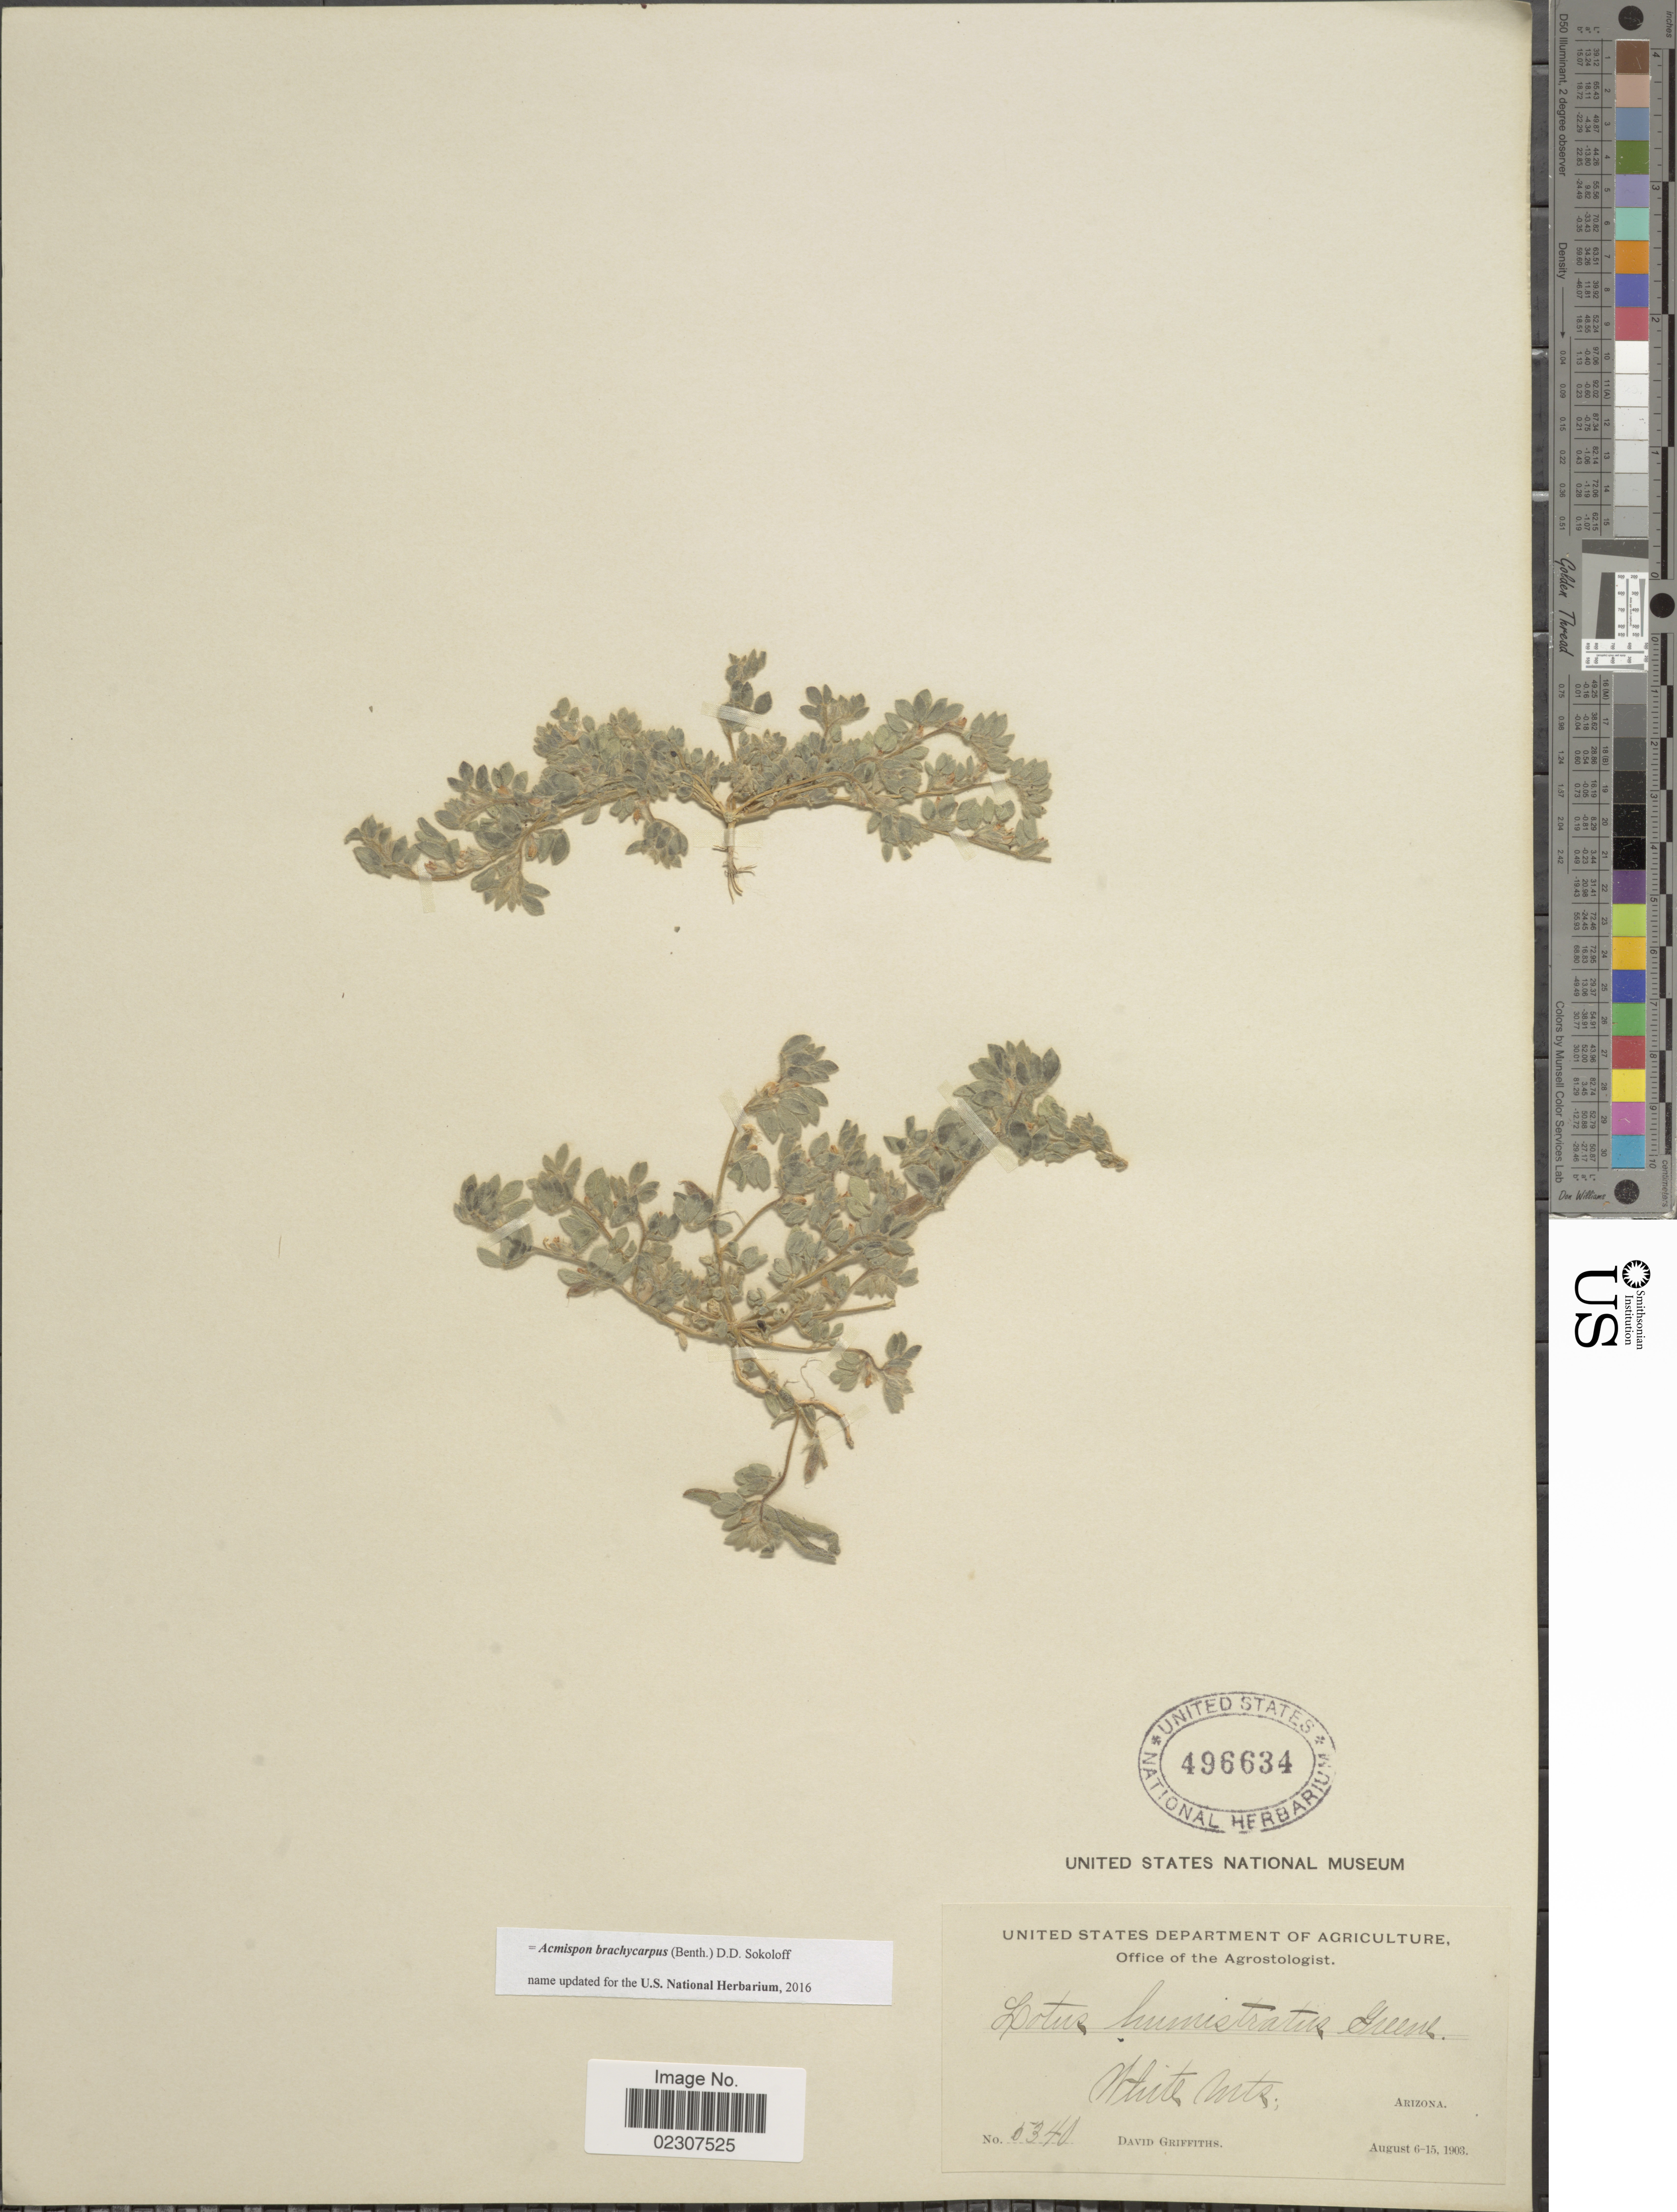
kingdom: Plantae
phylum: Tracheophyta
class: Magnoliopsida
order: Fabales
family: Fabaceae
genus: Acmispon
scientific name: Acmispon brachycarpus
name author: (Benth.) D.D. Sokoloff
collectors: D. Griffiths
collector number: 5340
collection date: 1903-08-06/1903-08-15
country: United States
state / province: Arizona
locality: White Mts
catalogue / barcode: US 496634